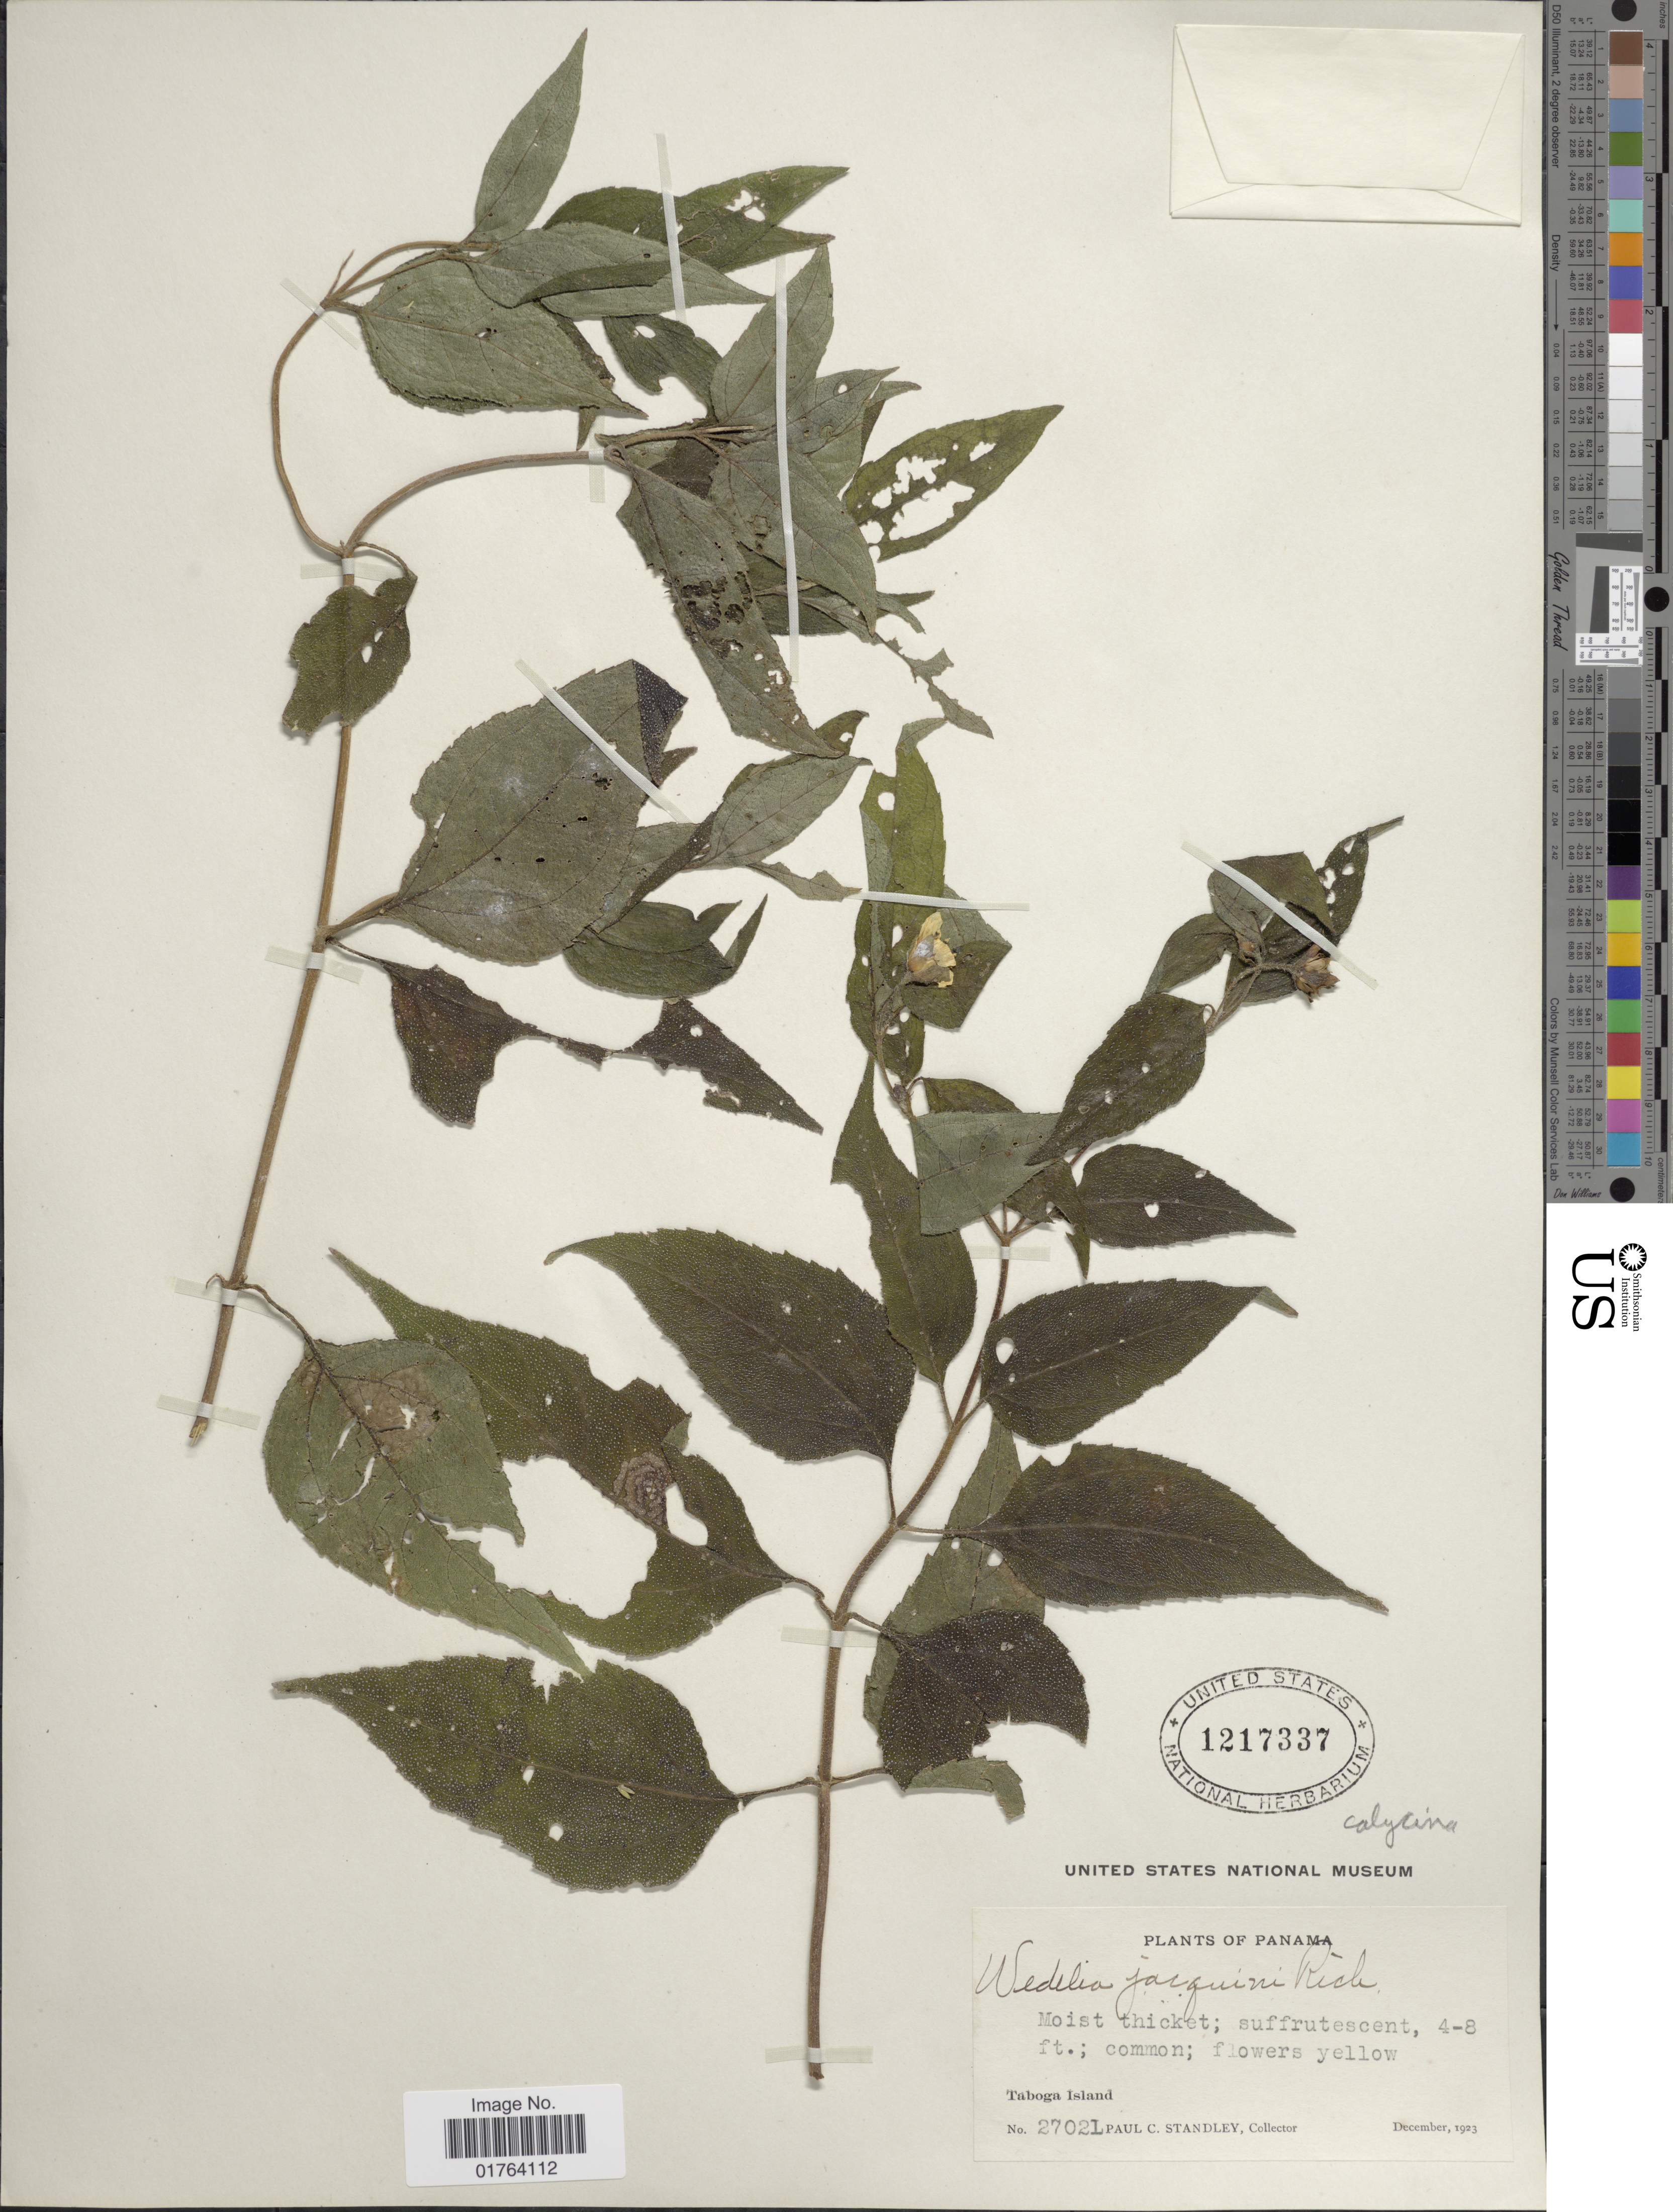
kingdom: Plantae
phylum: Tracheophyta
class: Magnoliopsida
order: Asterales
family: Asteraceae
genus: Wedelia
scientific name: Wedelia calycina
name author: Rich.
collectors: P. C. Standley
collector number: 27021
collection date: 1923-12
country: Panama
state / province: Panamá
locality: Taboga Island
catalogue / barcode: US 1217337